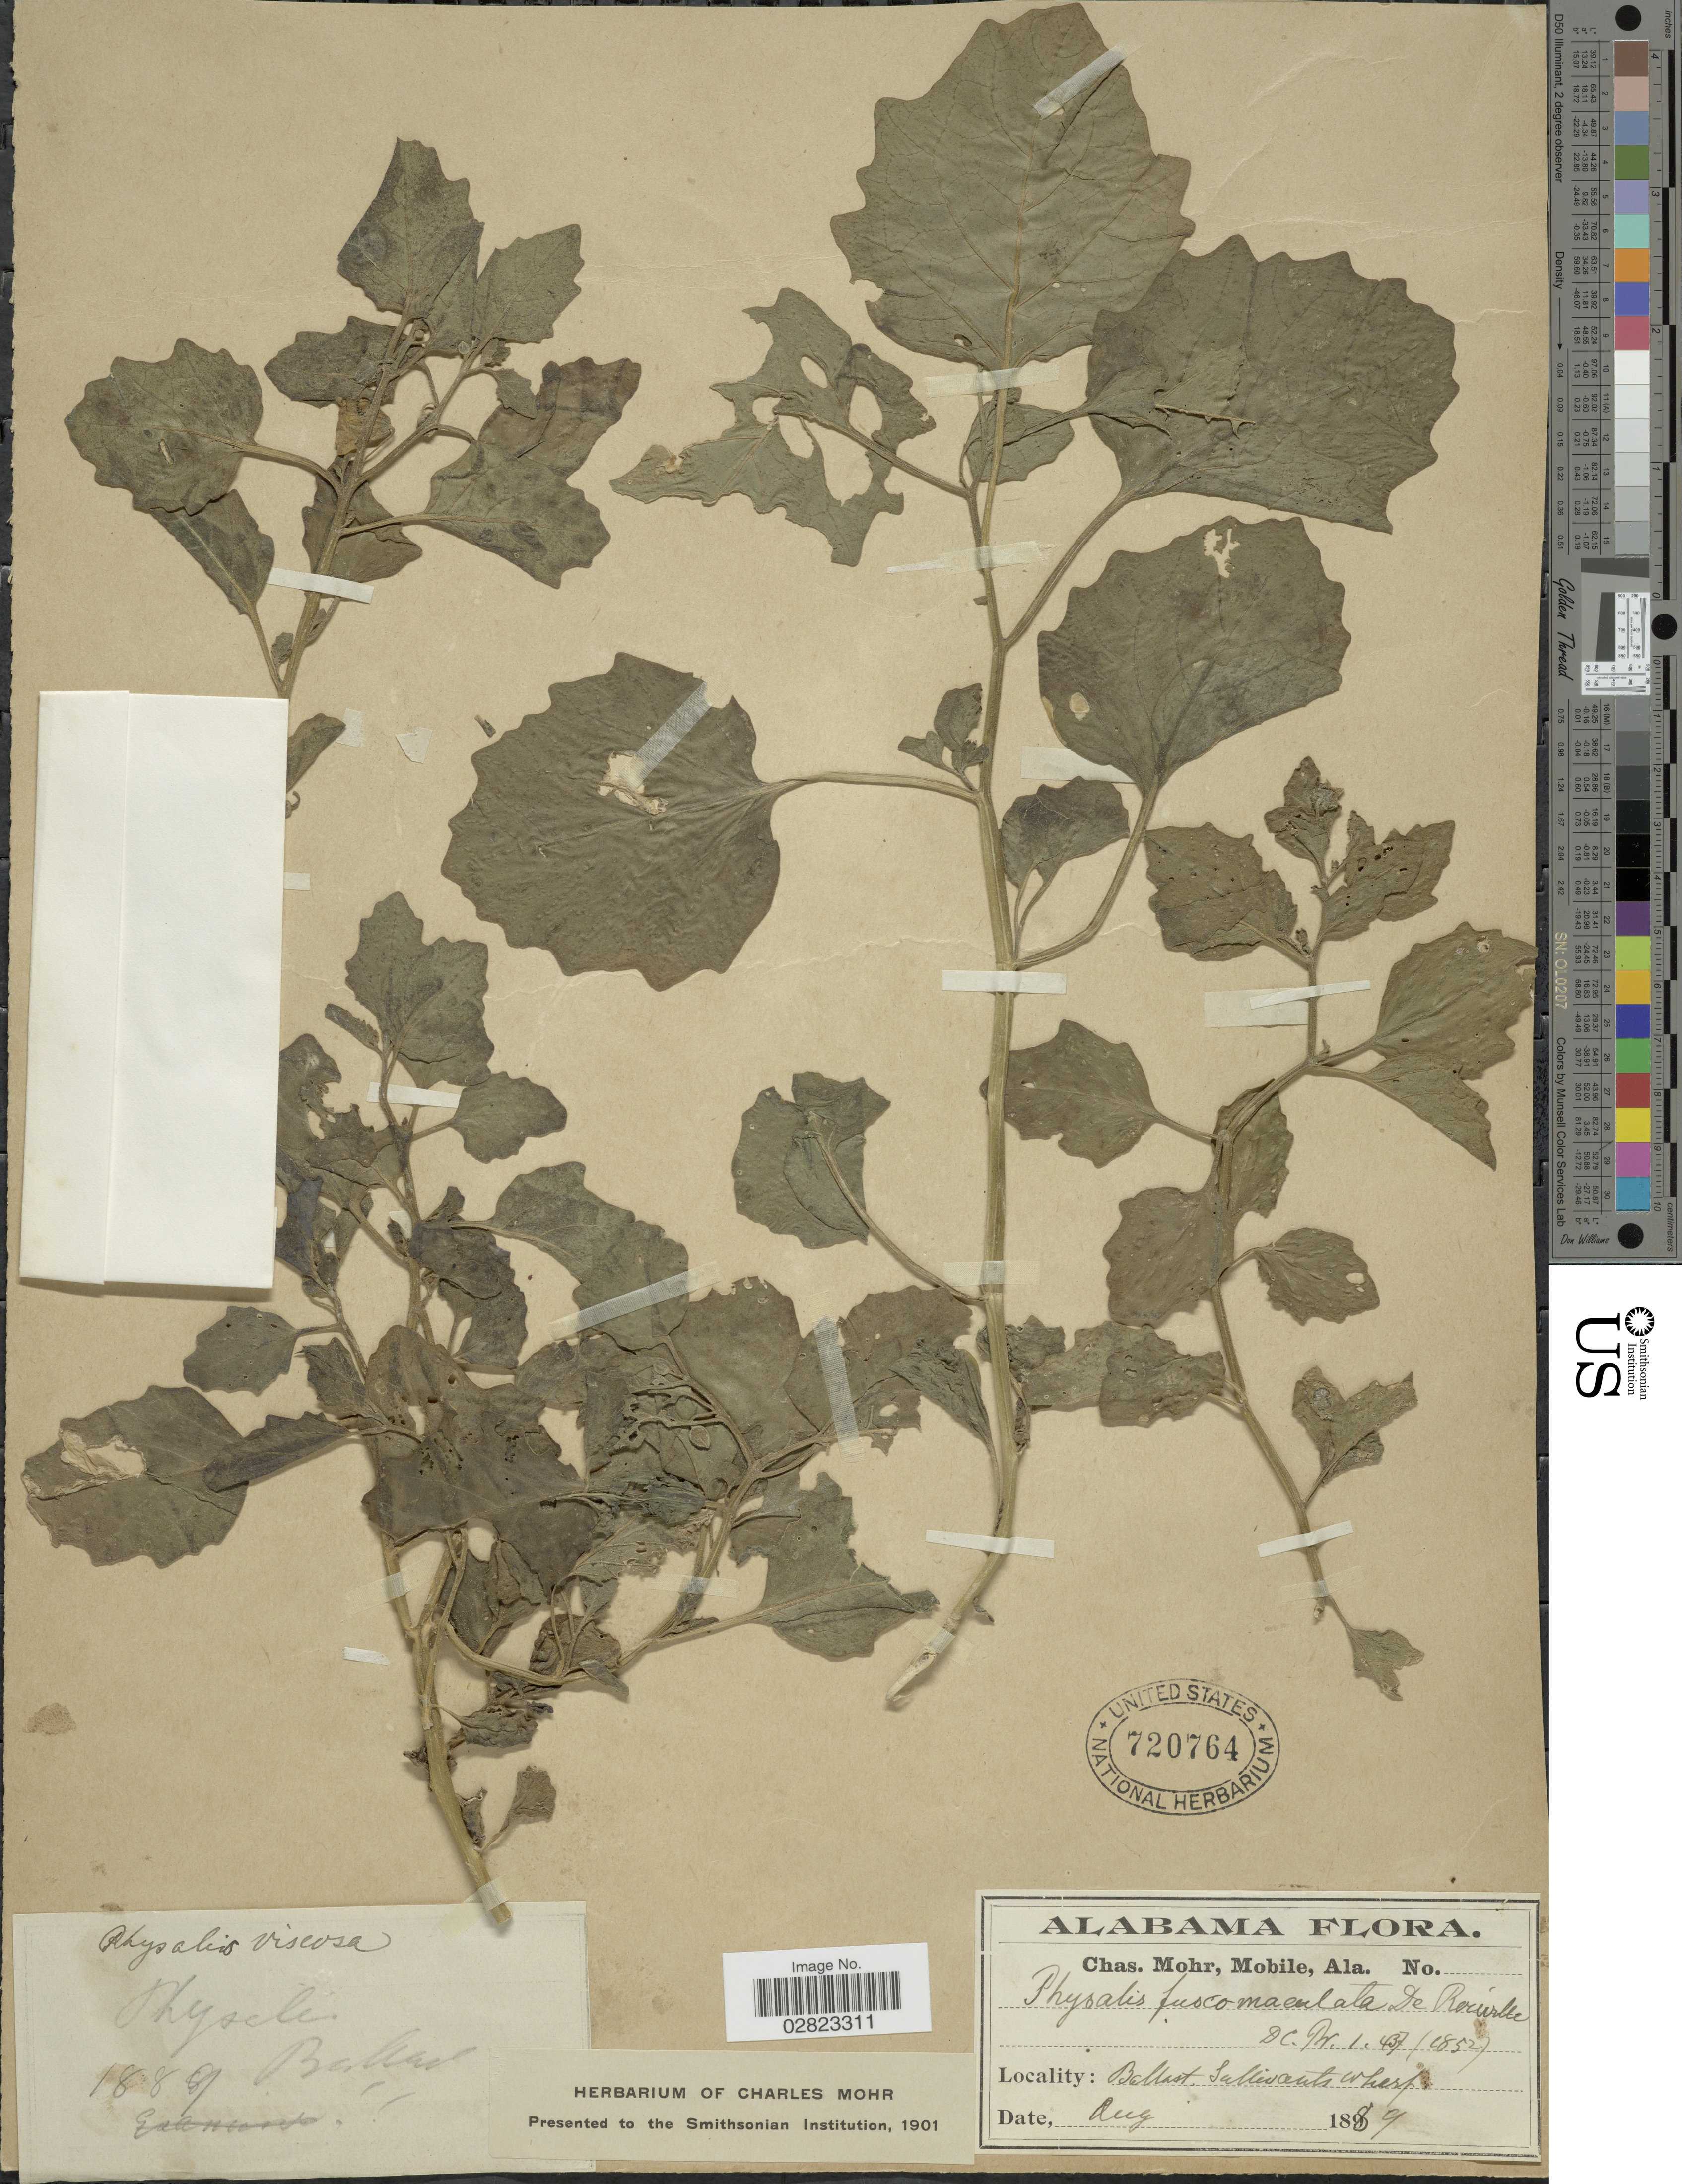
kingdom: Plantae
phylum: Tracheophyta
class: Magnoliopsida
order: Solanales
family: Solanaceae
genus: Physalis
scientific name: Physalis fuscomaculata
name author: Rouville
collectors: Mohr, C. T. (herbarium)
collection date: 1889-08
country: United States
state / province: Alabama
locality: Ballast. Sullivants Wharf.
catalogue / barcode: US 720764